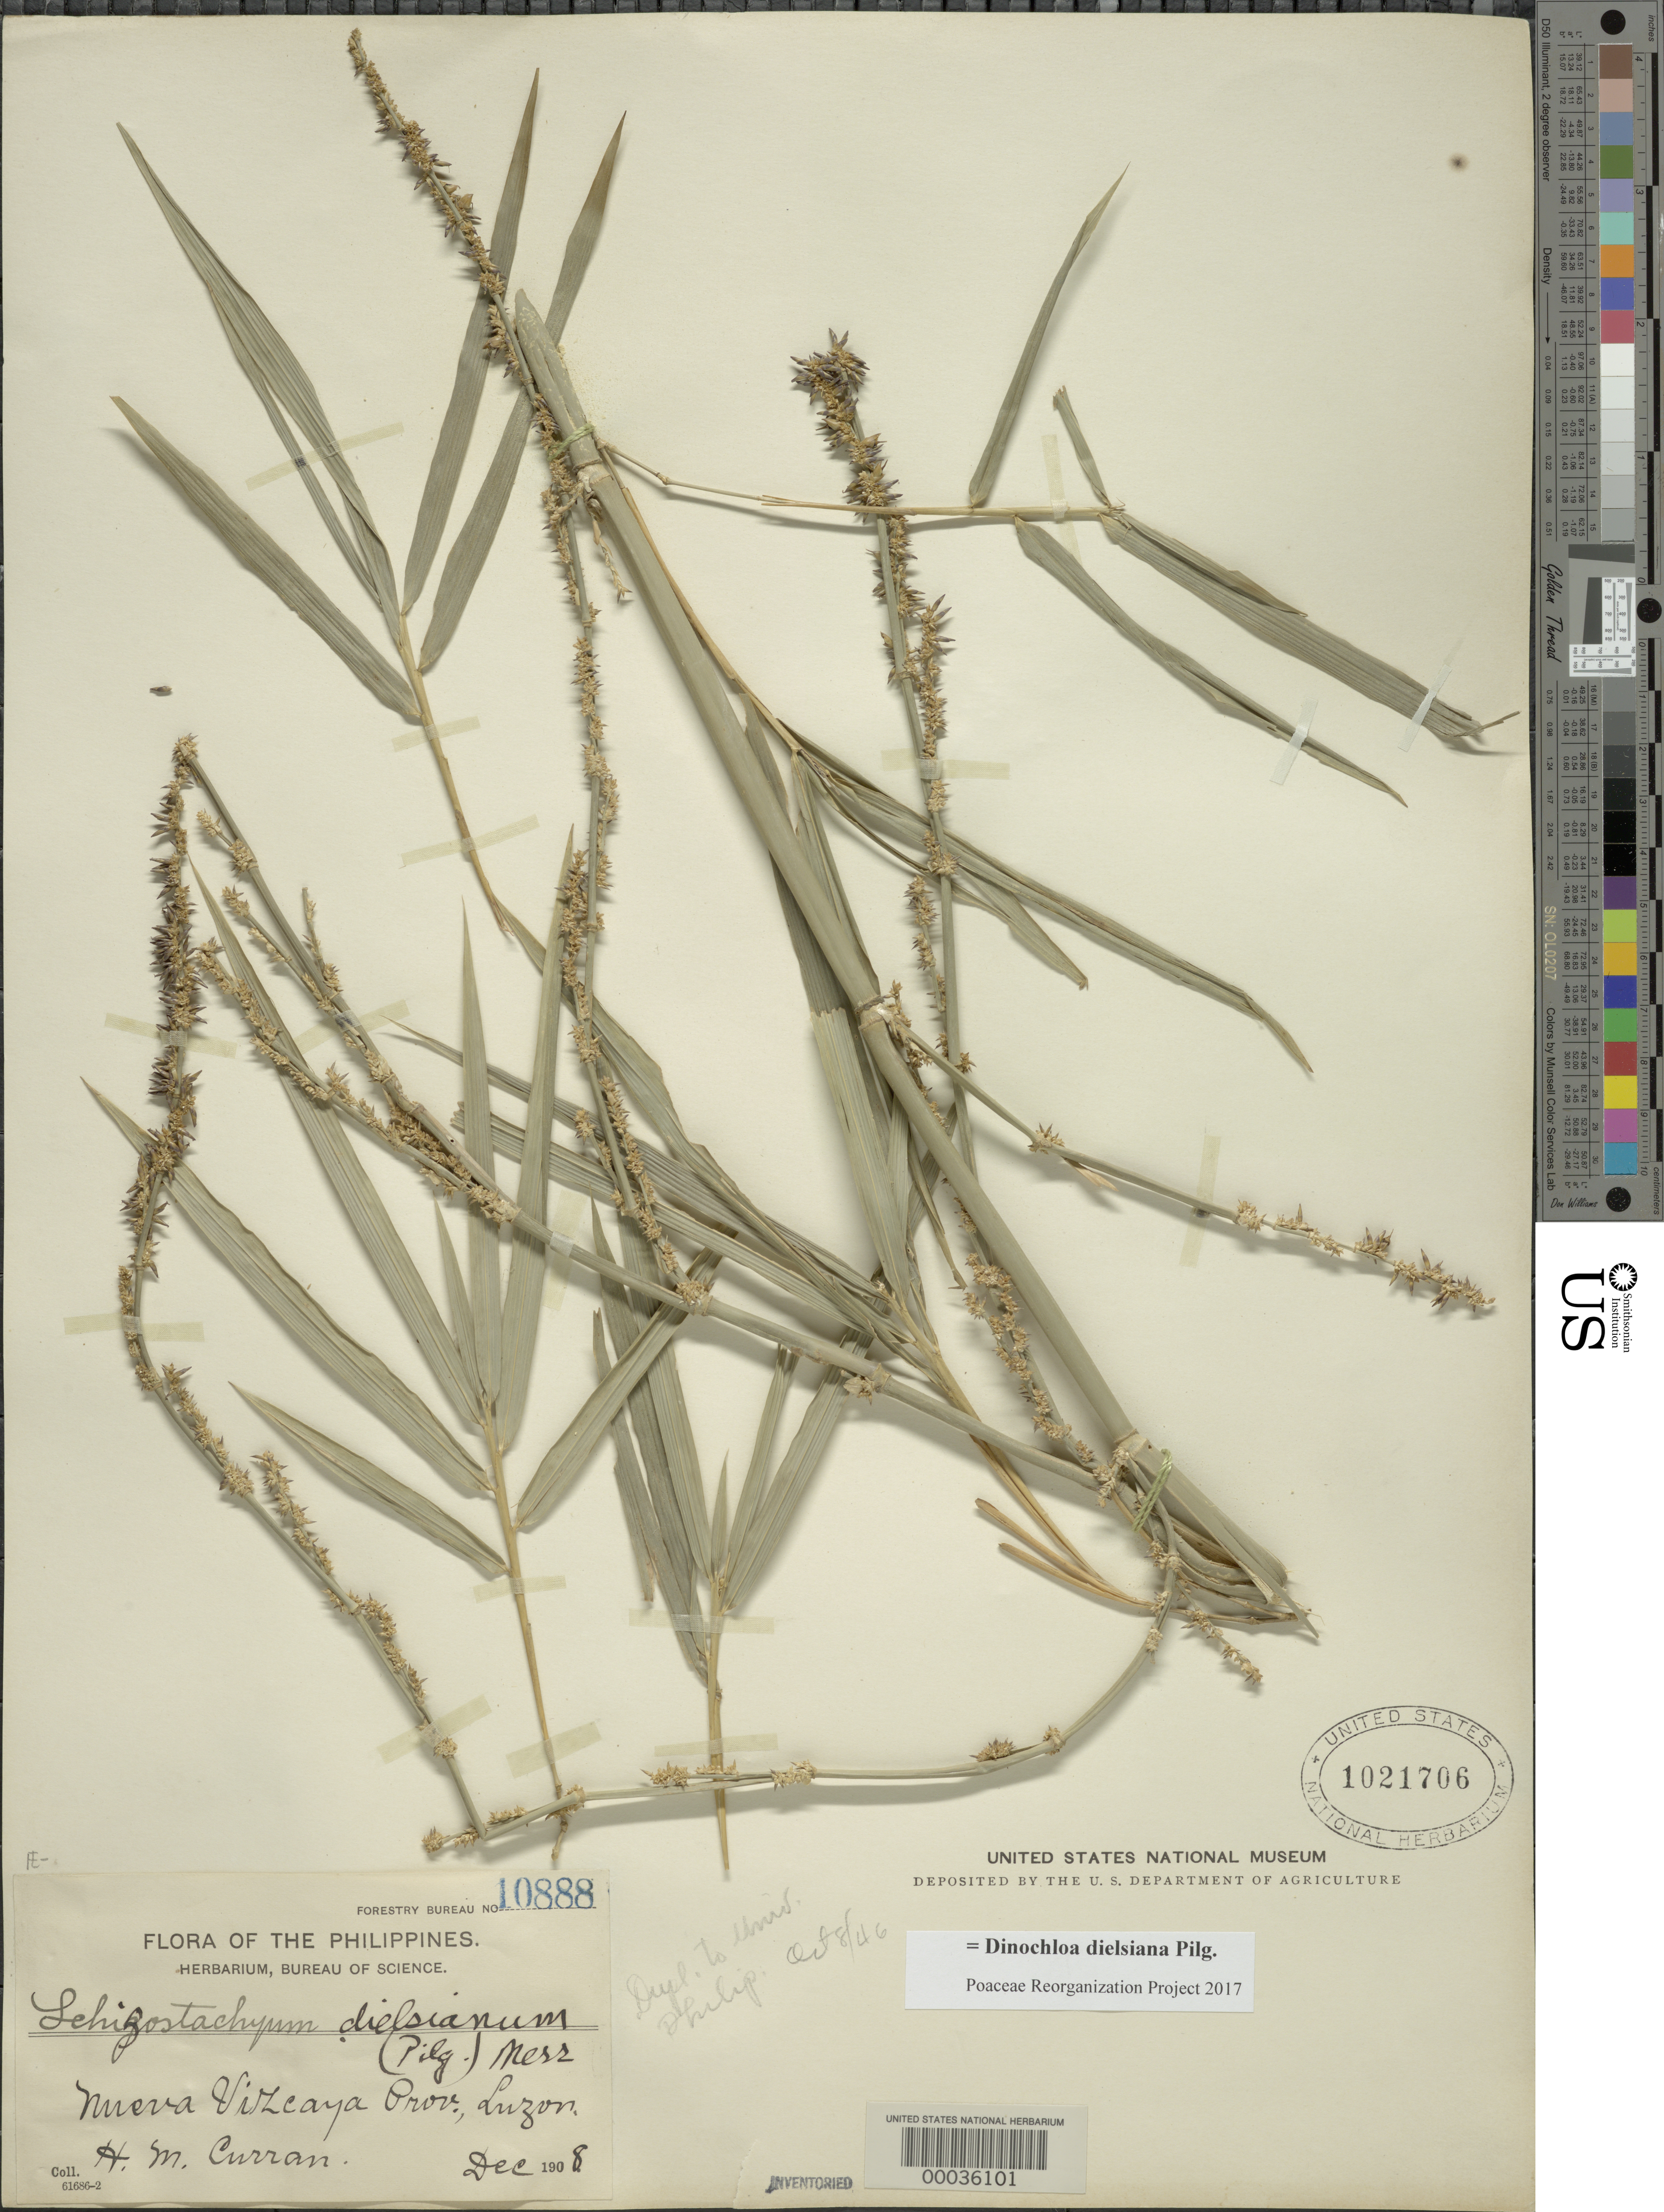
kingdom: Plantae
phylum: Tracheophyta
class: Liliopsida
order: Poales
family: Poaceae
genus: Dinochloa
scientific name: Dinochloa dielsiana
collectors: H. M. Curran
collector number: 10888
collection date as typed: Dec 1908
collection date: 1908-12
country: Philippines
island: Luzon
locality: Nueva viscaya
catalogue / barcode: US 1021706